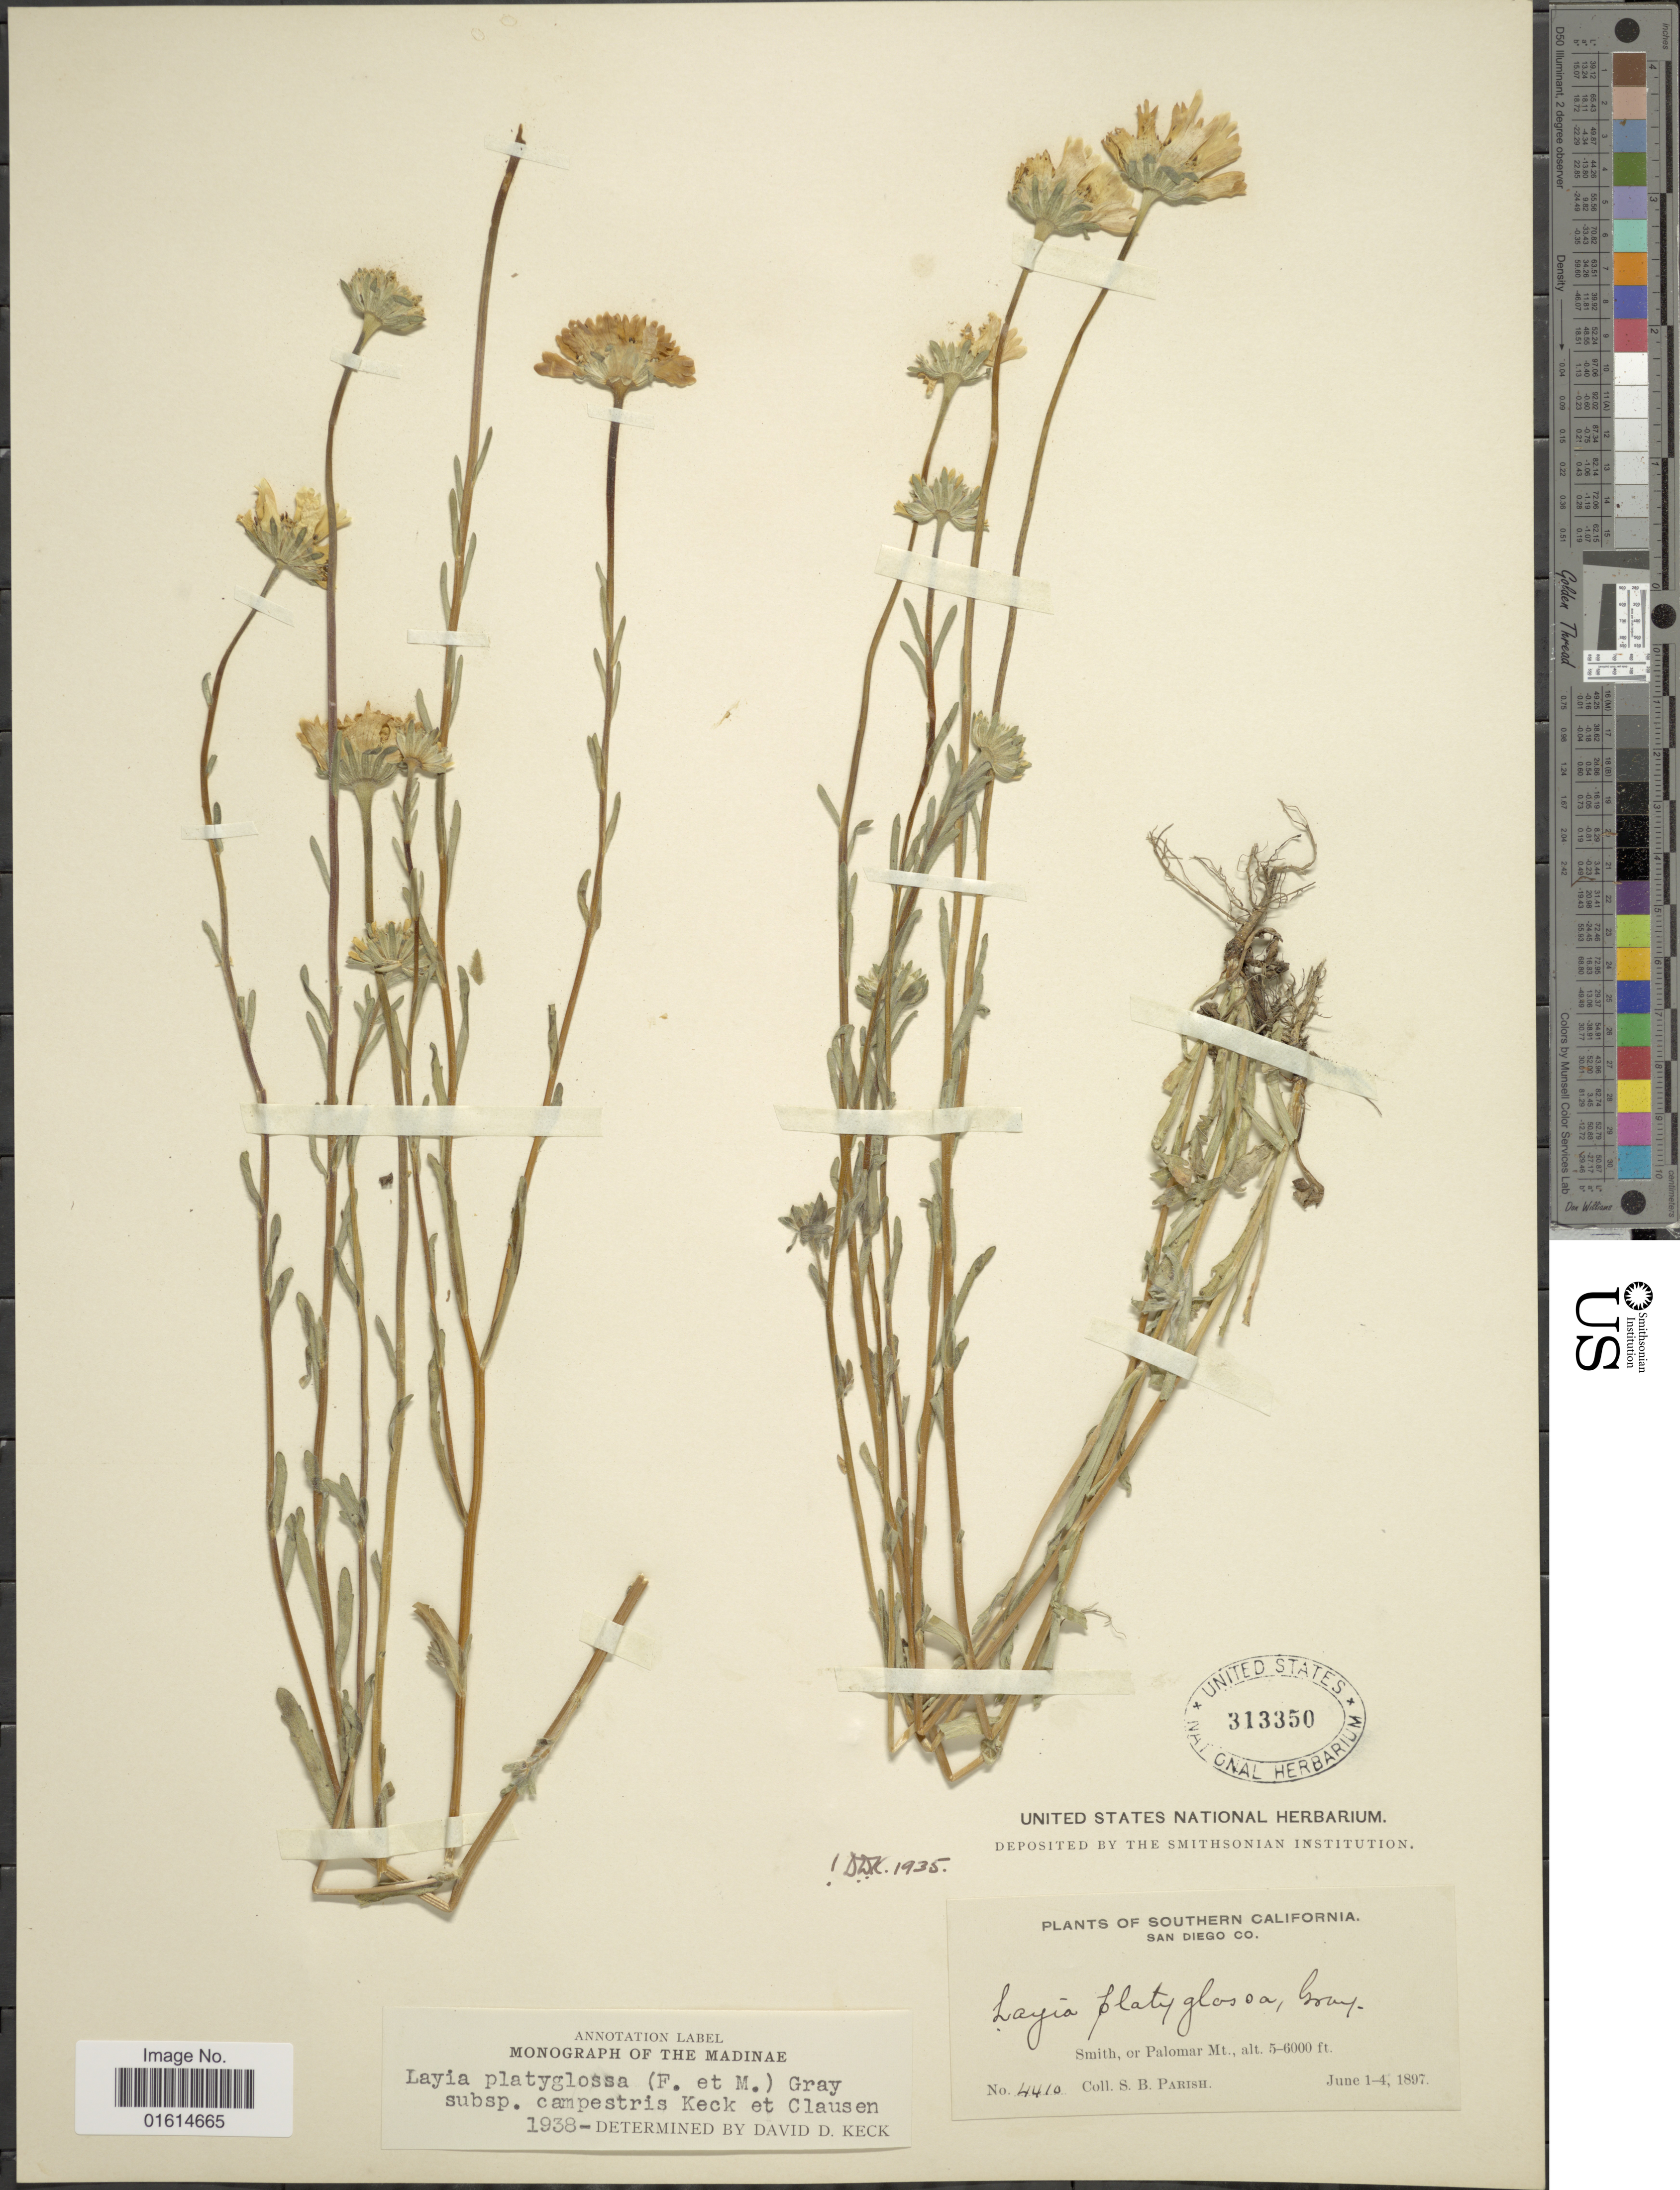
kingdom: Plantae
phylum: Tracheophyta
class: Magnoliopsida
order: Asterales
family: Asteraceae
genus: Layia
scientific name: Layia platyglossa subsp. campestris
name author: D.D. Keck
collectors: S. B. Parish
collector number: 4410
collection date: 1897-06-01/1897-06-04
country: United States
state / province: California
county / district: San Diego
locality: Southern California, San Diego Co., Smith, or Palomar Mt.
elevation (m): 1524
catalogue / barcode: US 313350